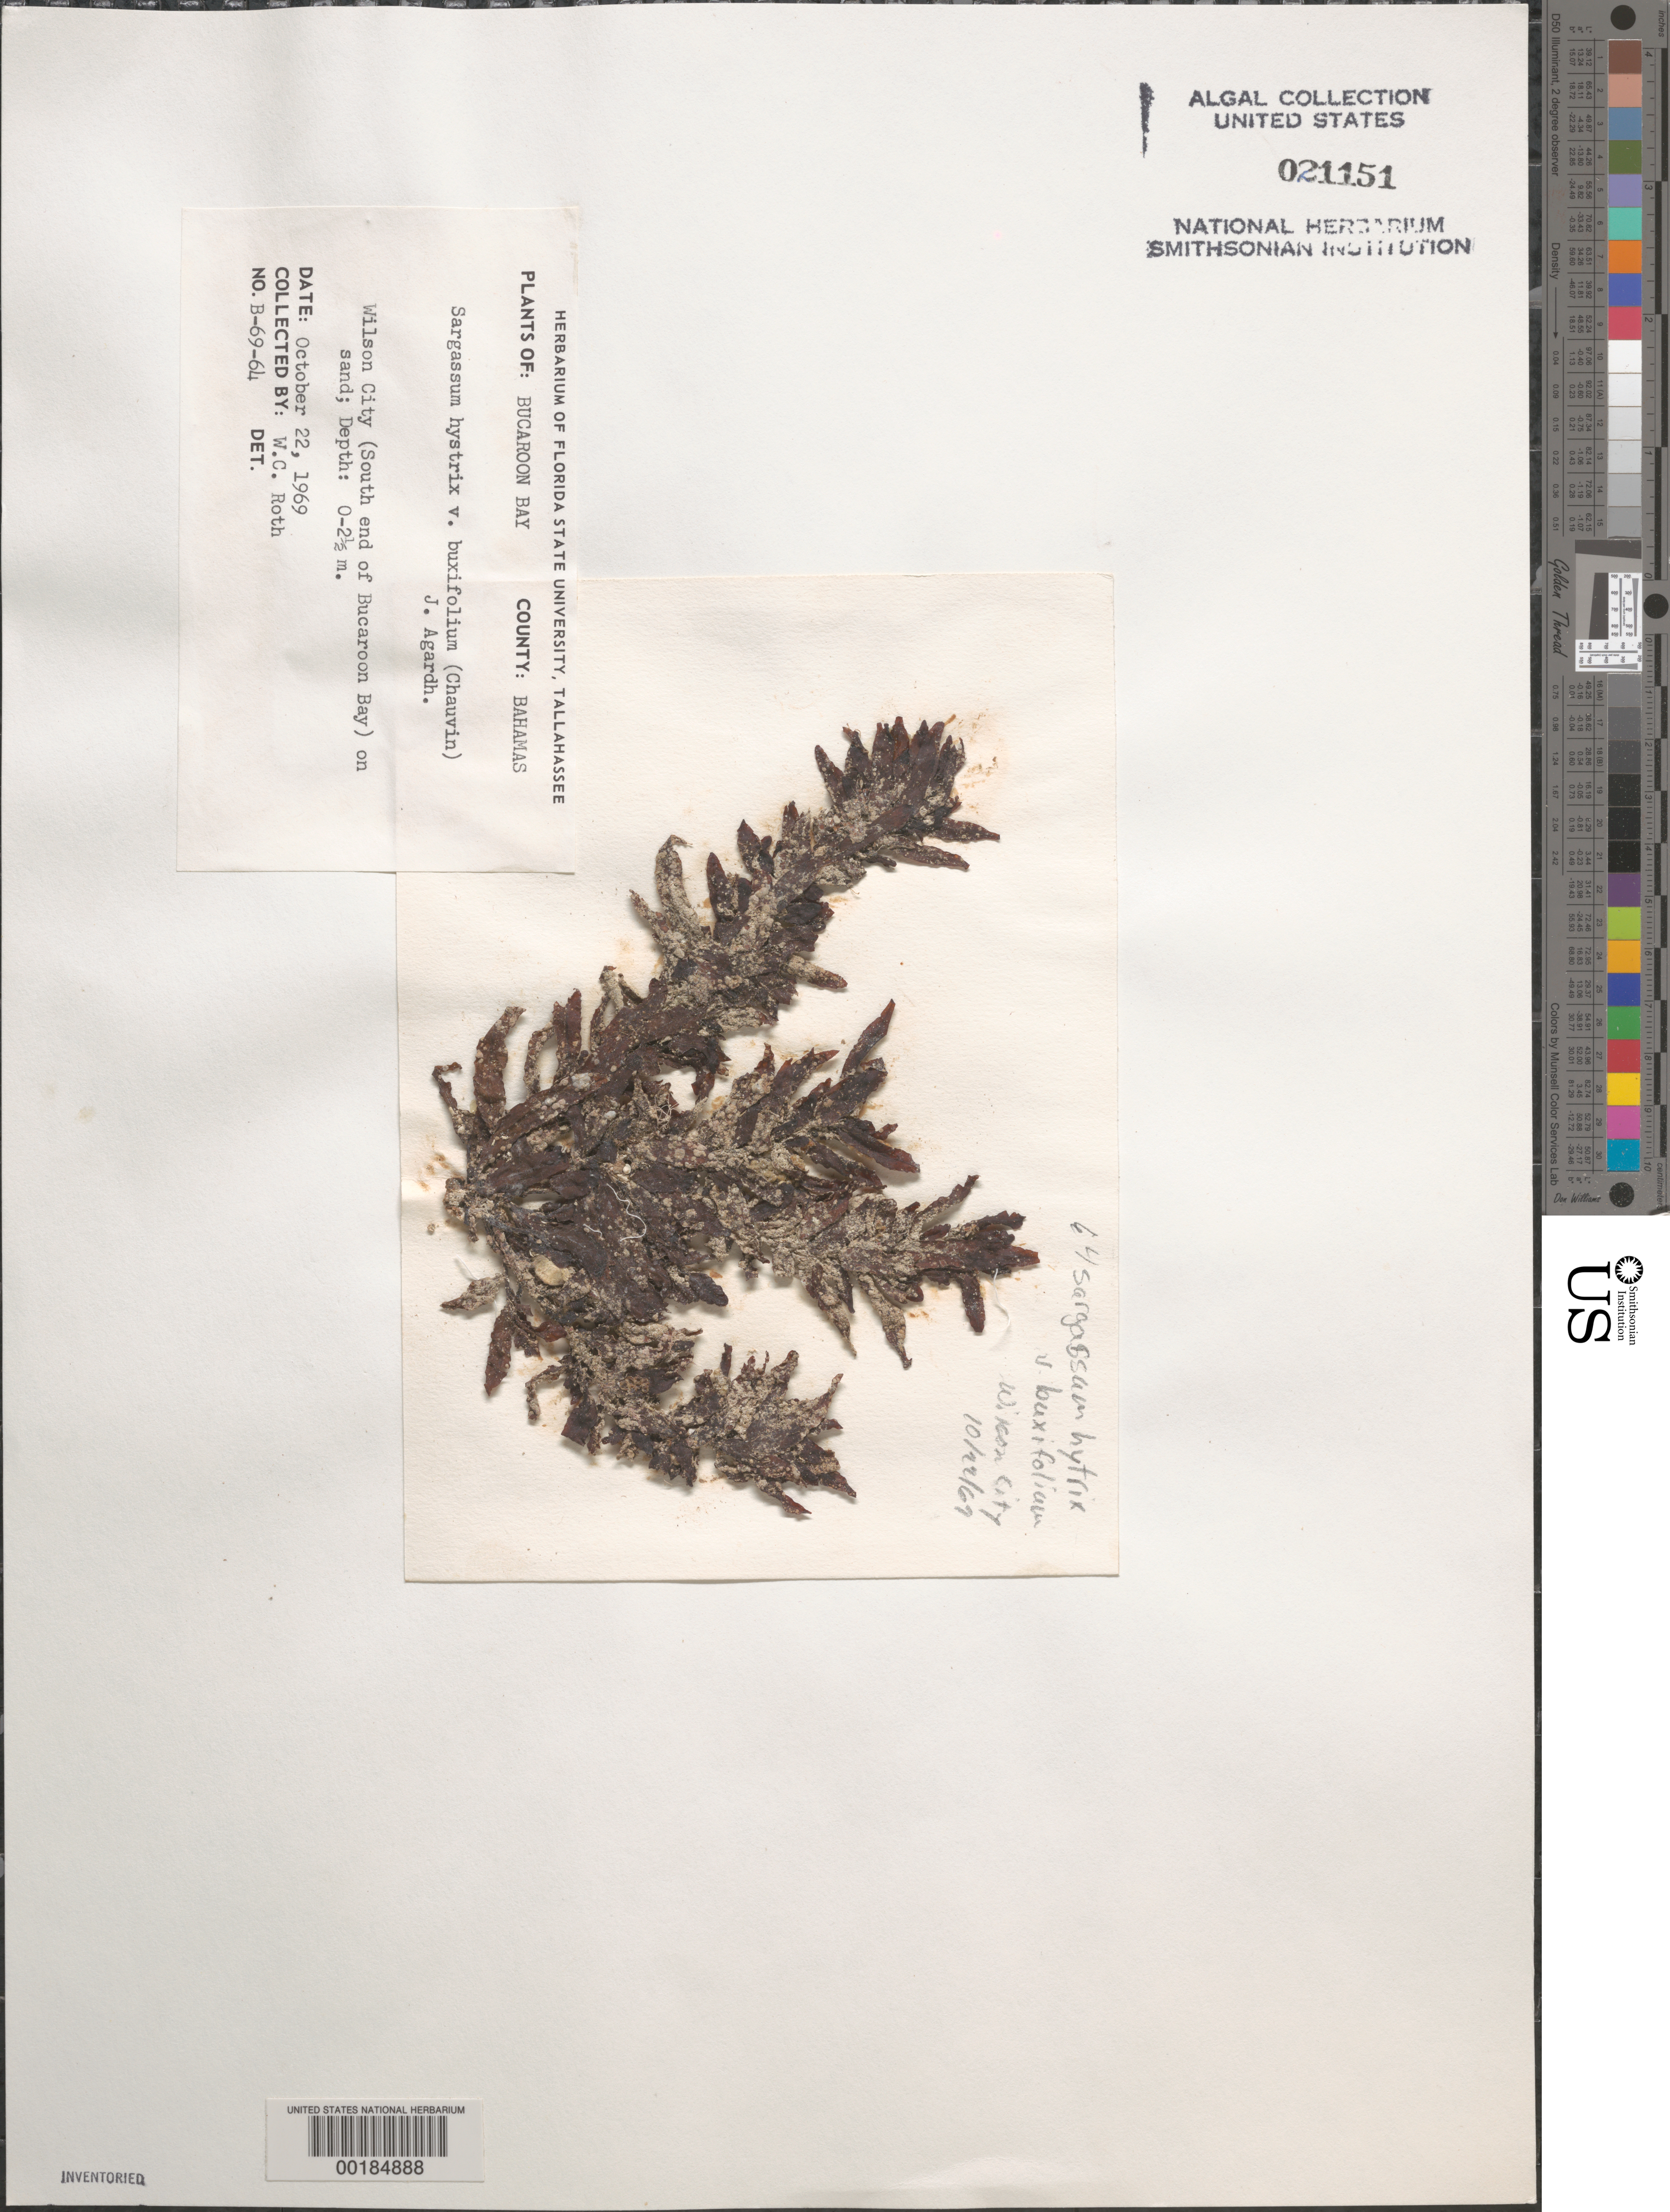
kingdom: Chromista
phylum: Ochrophyta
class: Phaeophyceae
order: Fucales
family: Sargassaceae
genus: Sargassum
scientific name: Sargassum hystrix var. buxifolium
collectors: W. C. Roth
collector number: B-69-64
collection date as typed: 22 Oct 1969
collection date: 1969-10-22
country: Bahamas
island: Great Abaco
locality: Wilson City, Buckaroon Bay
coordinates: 26 22'00" N, 77 02'00" W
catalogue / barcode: US 21151